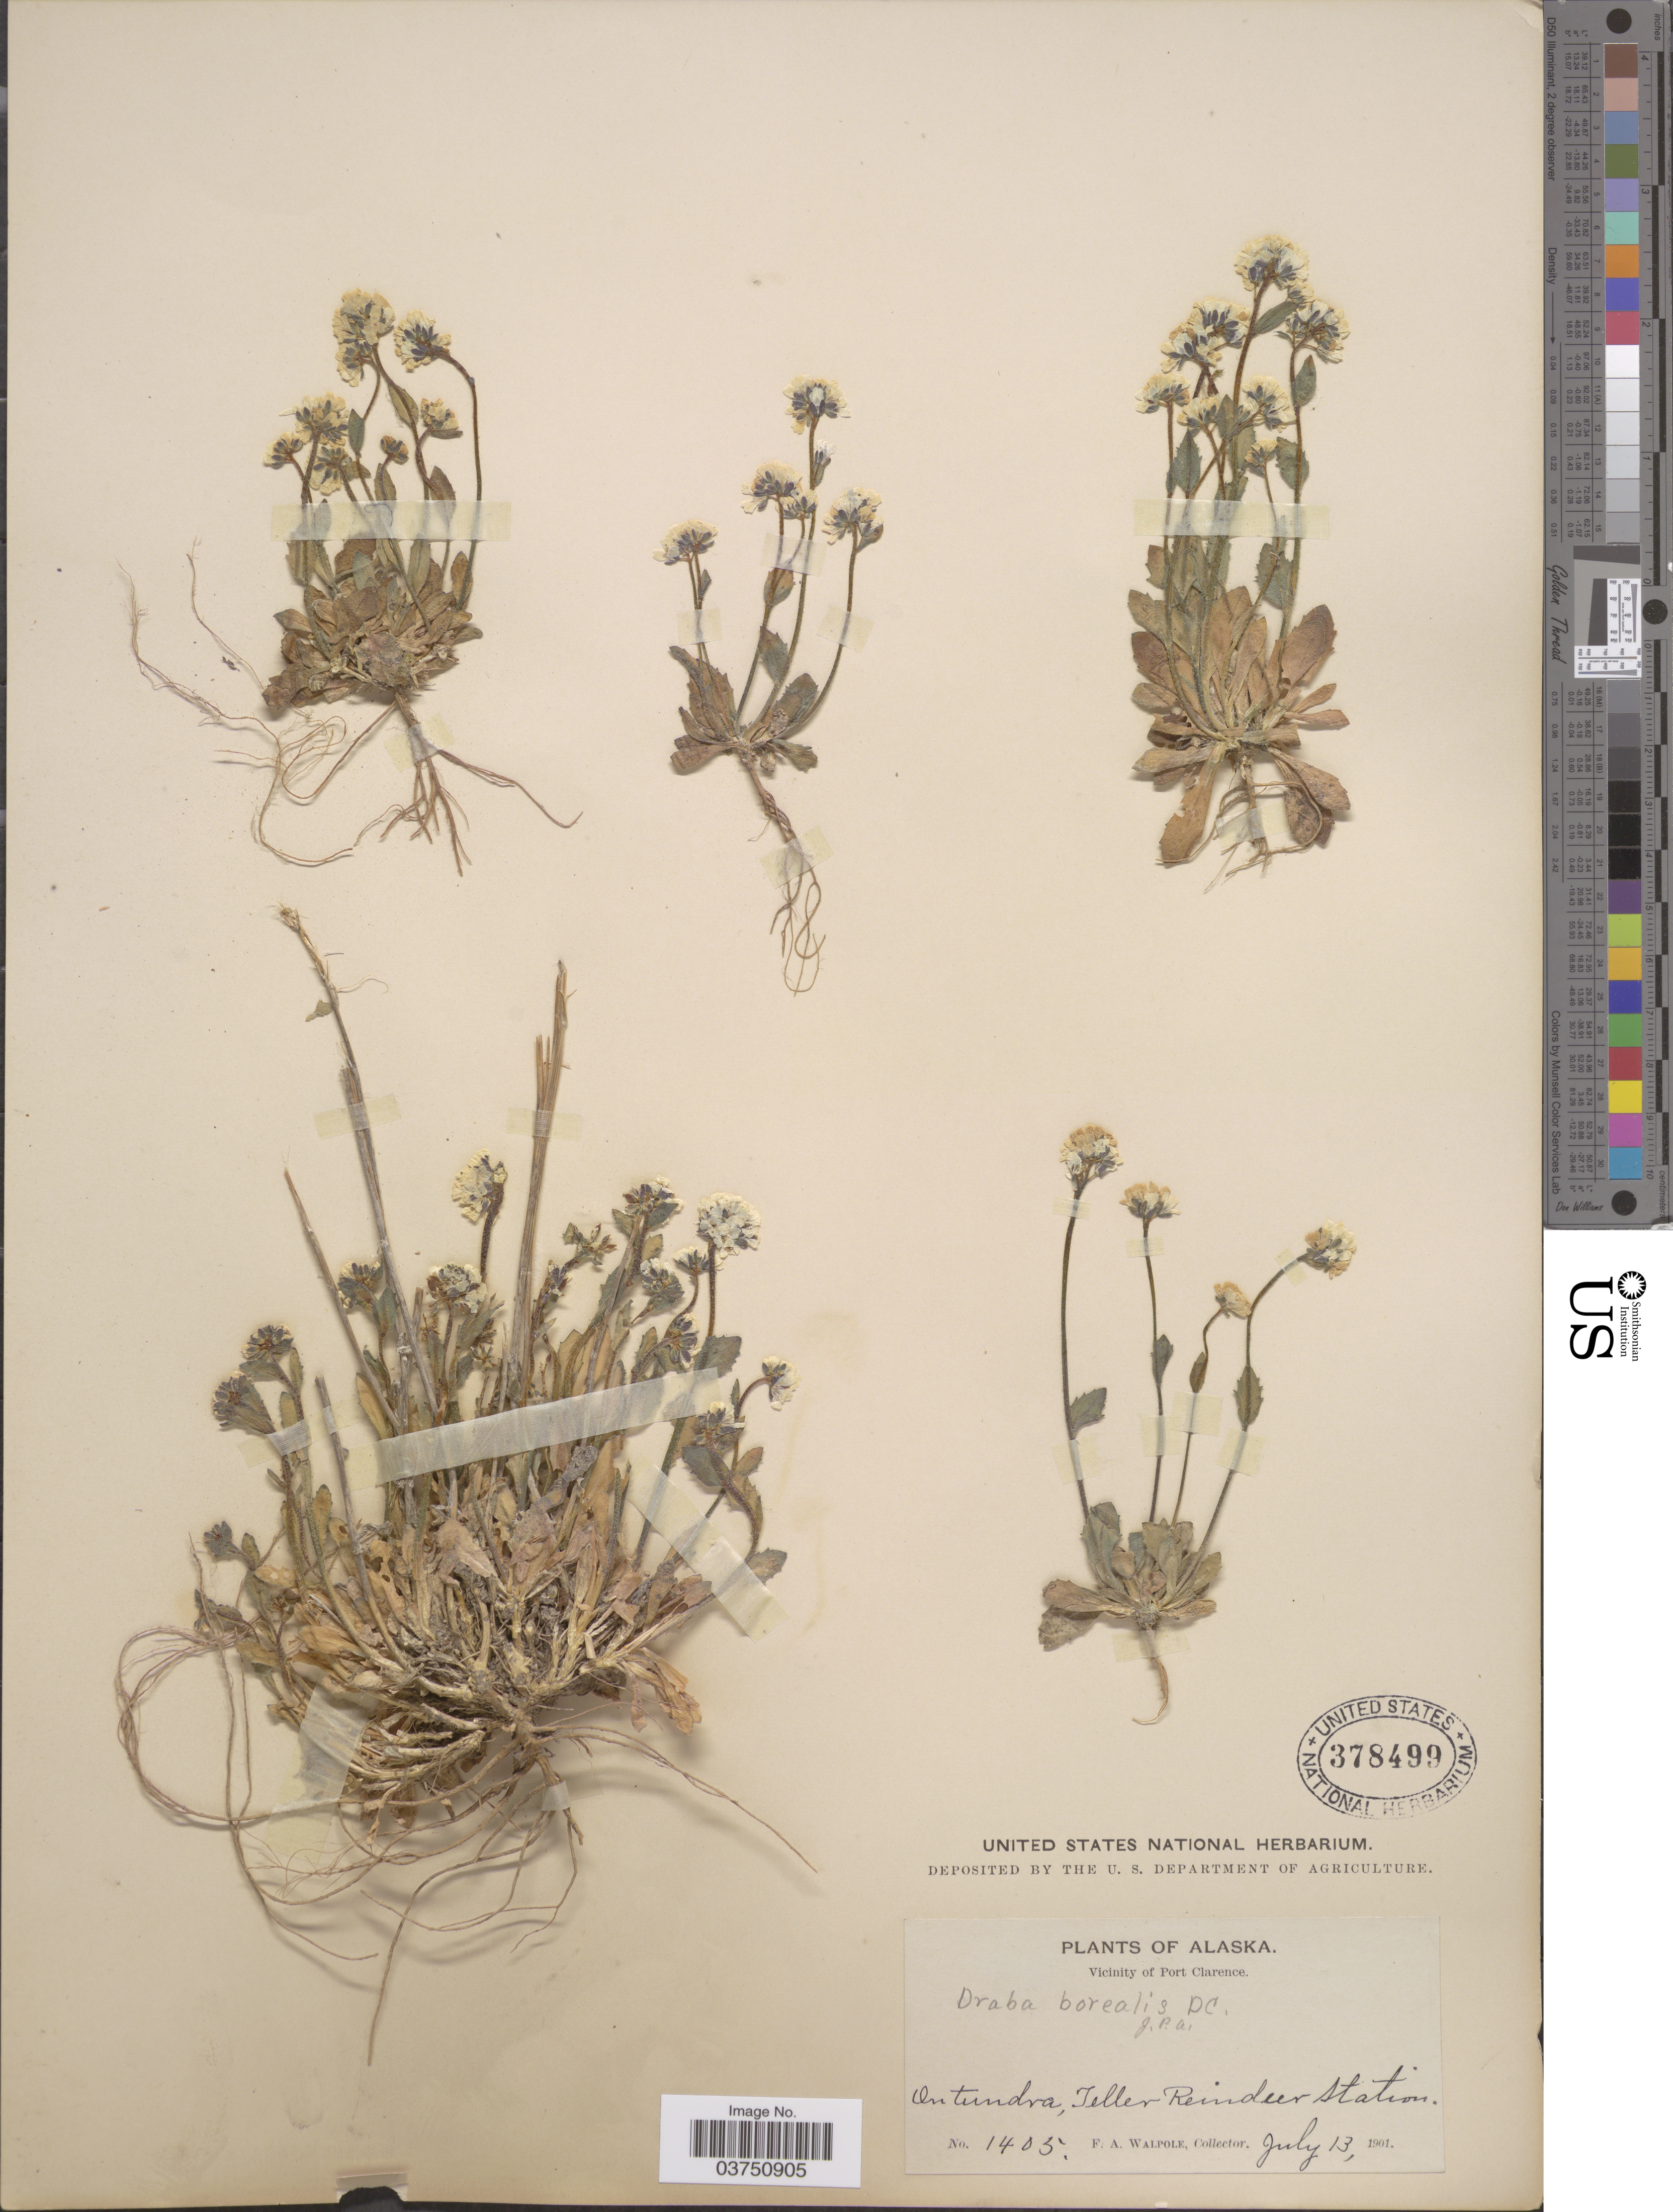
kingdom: Plantae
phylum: Tracheophyta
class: Magnoliopsida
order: Brassicales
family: Brassicaceae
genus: Draba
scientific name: Draba borealis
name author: DC.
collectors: F. Walpole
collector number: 1405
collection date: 1901-07-13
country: United States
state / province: Alaska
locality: Vicinity of Port Clarence. On tundra at Teller Reindeer station.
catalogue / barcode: US 378499